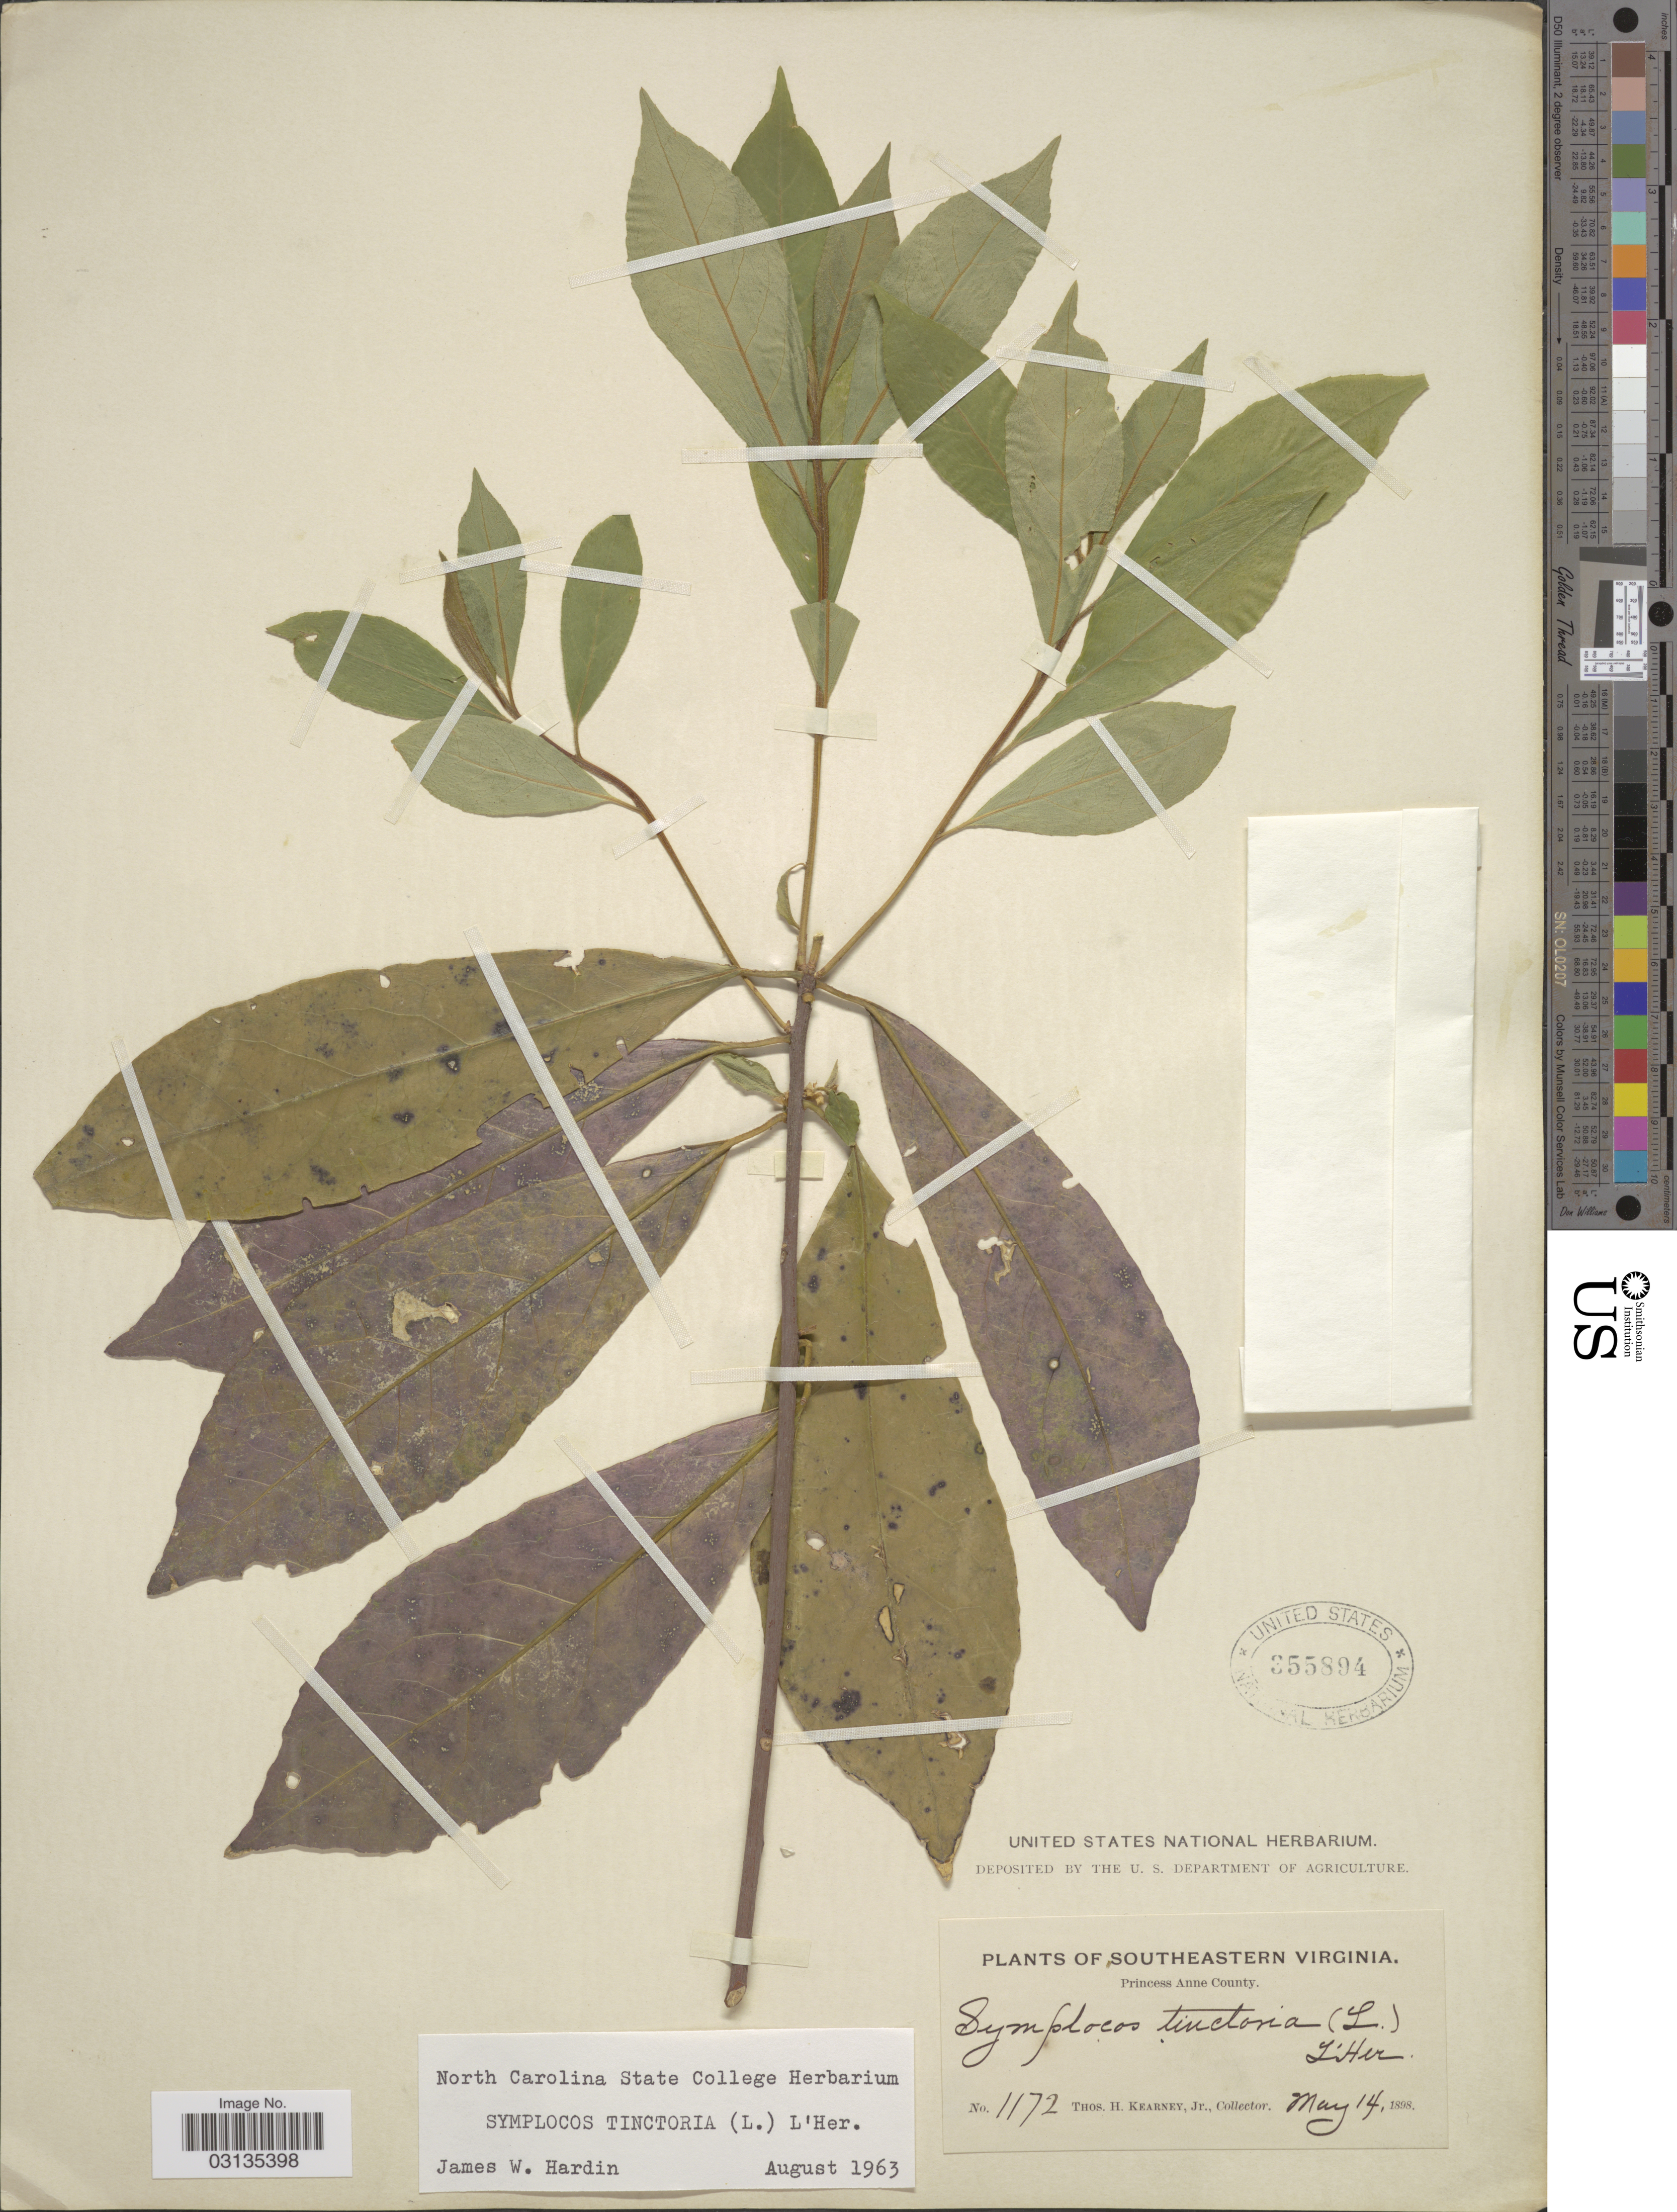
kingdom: Plantae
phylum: Tracheophyta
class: Magnoliopsida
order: Ericales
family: Symplocaceae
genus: Symplocos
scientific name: Symplocos tinctoria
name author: (L.) L'Hér.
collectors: T. H. Kearney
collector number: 1172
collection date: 1898-05-14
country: United States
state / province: Virginia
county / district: City of Virginia Beach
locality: Southeastern Virginia. Princess Anne County.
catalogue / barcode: US 355894